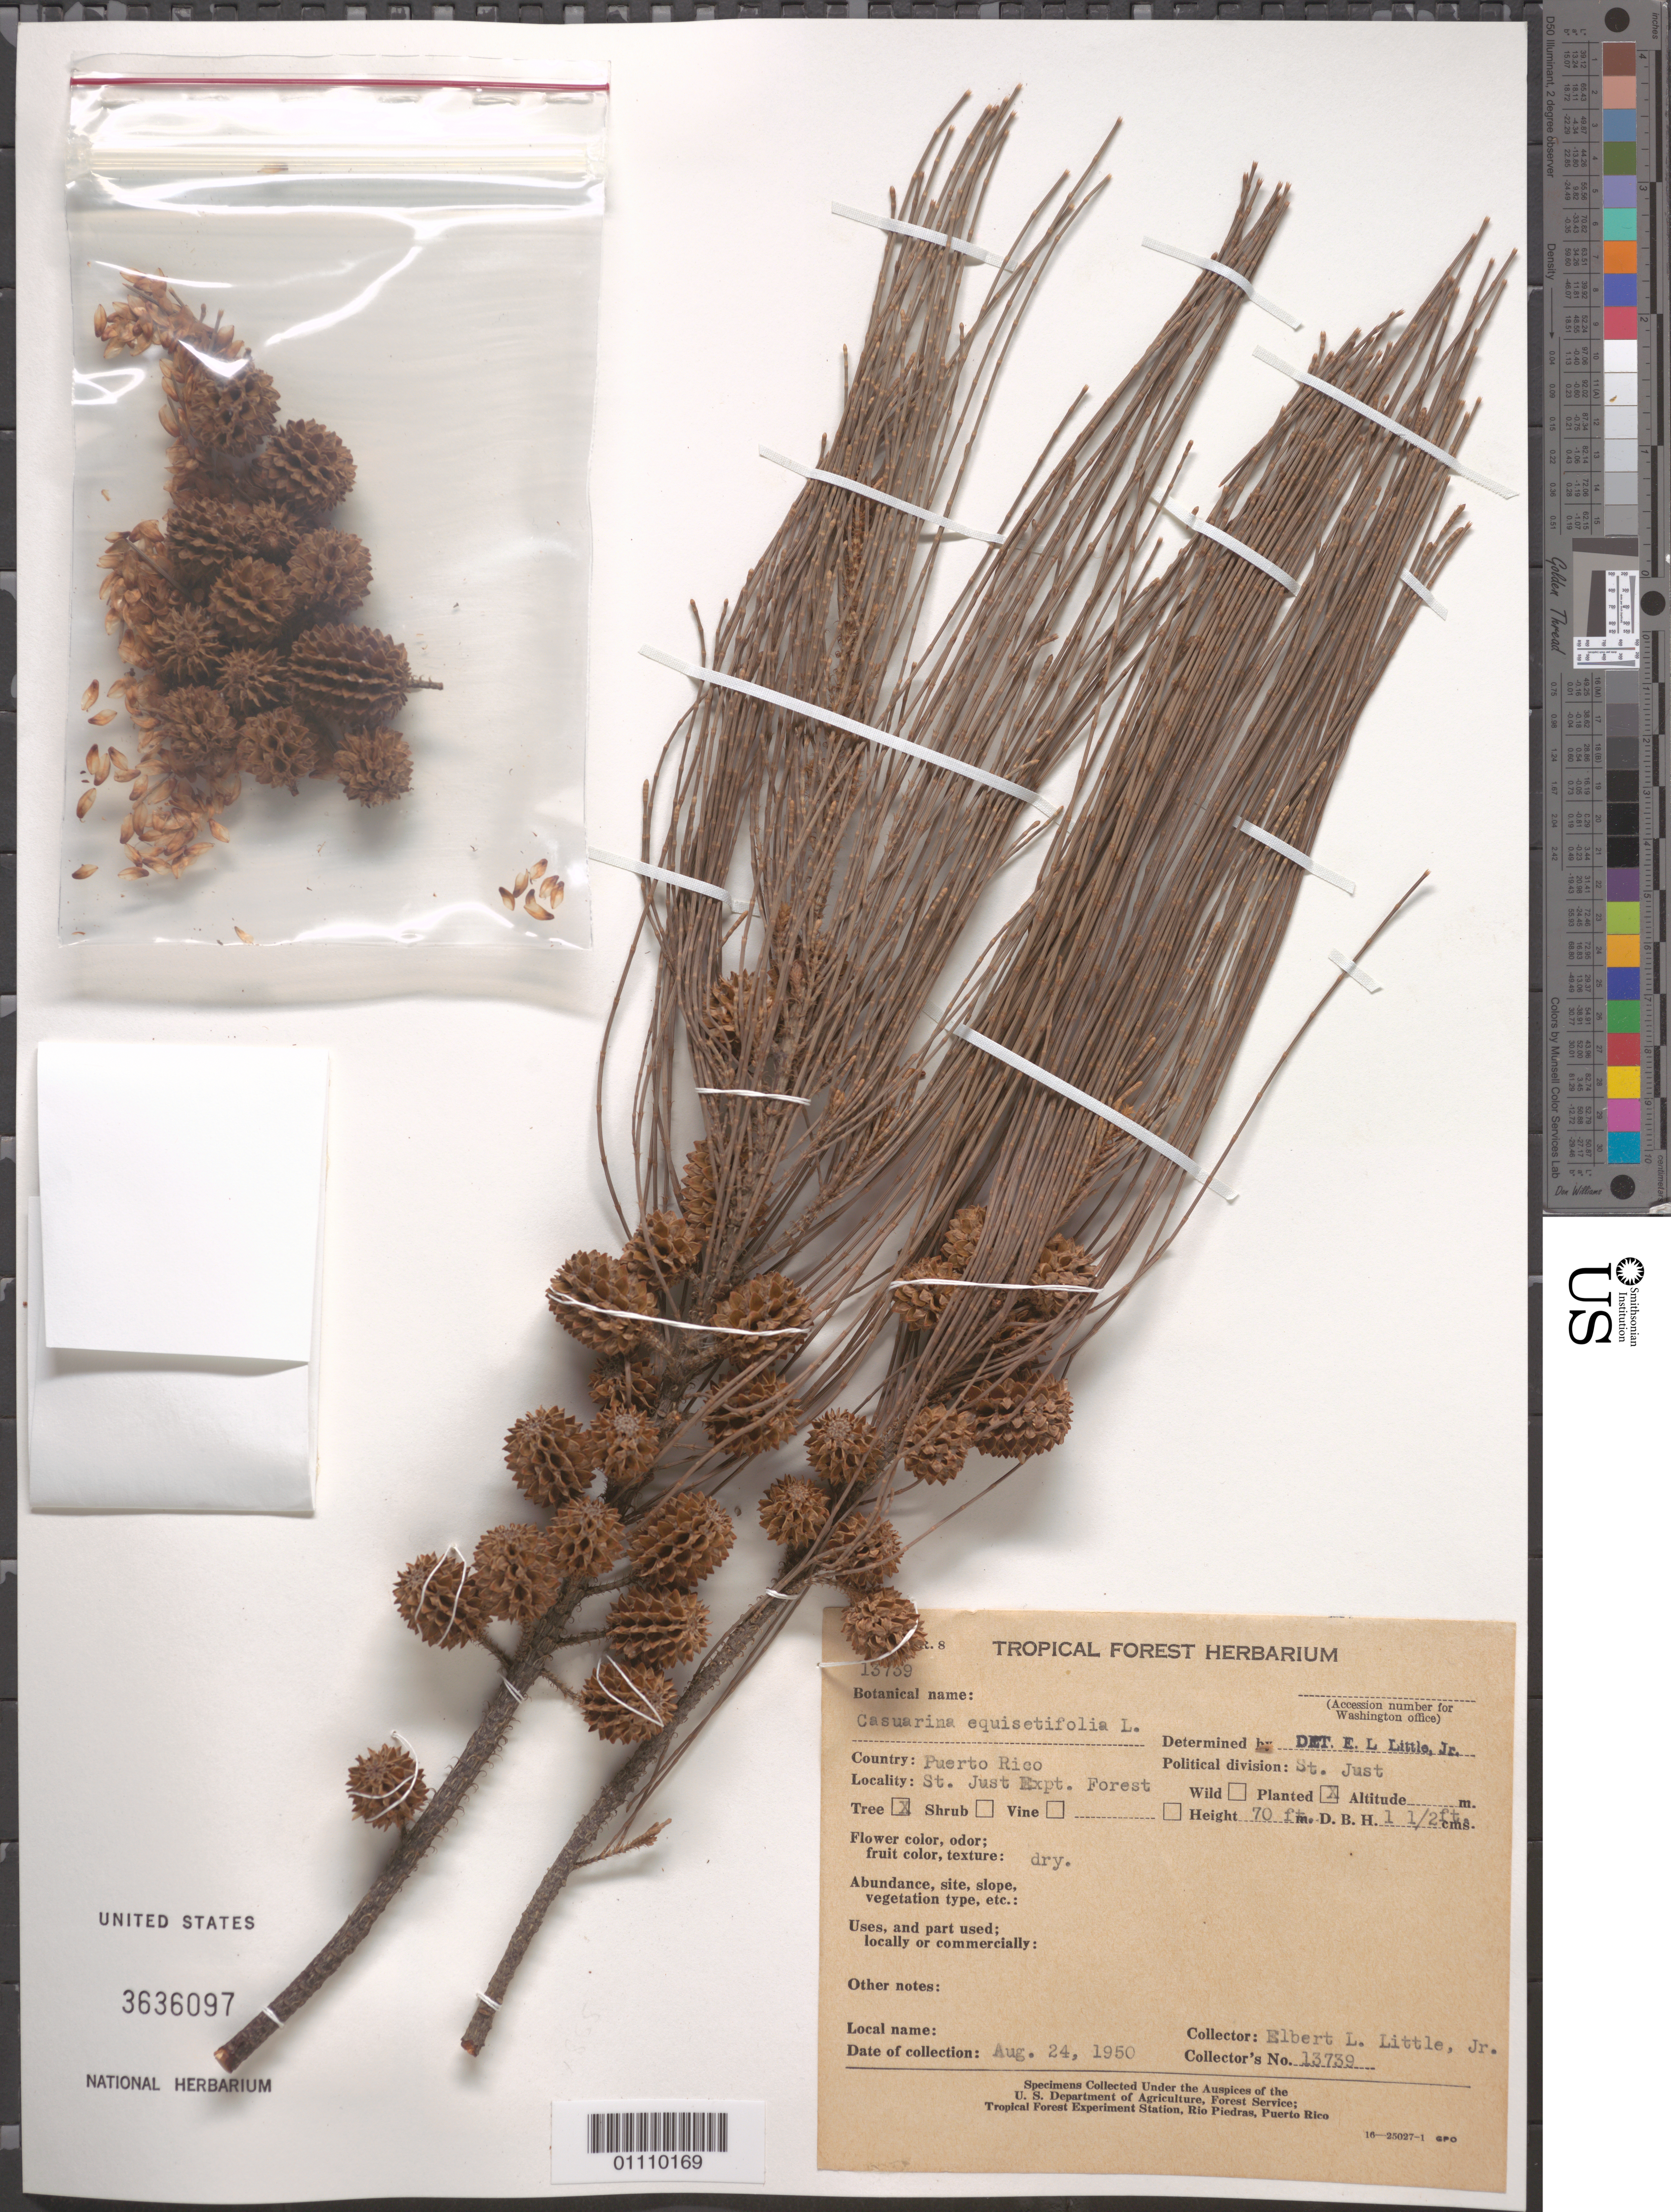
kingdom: Plantae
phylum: Tracheophyta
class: Magnoliopsida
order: Fagales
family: Casuarinaceae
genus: Casuarina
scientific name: Casuarina equisetifolia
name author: L.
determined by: Little, Elbert L., Jr., (FSSR), United States Department of Agriculture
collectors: E. L. Little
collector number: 13739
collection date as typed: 24 Aug 1950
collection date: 1950-08-24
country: Puerto Rico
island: Puerto Rico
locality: St. Just., St. Just. Expt. Forest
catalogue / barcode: US 3636097